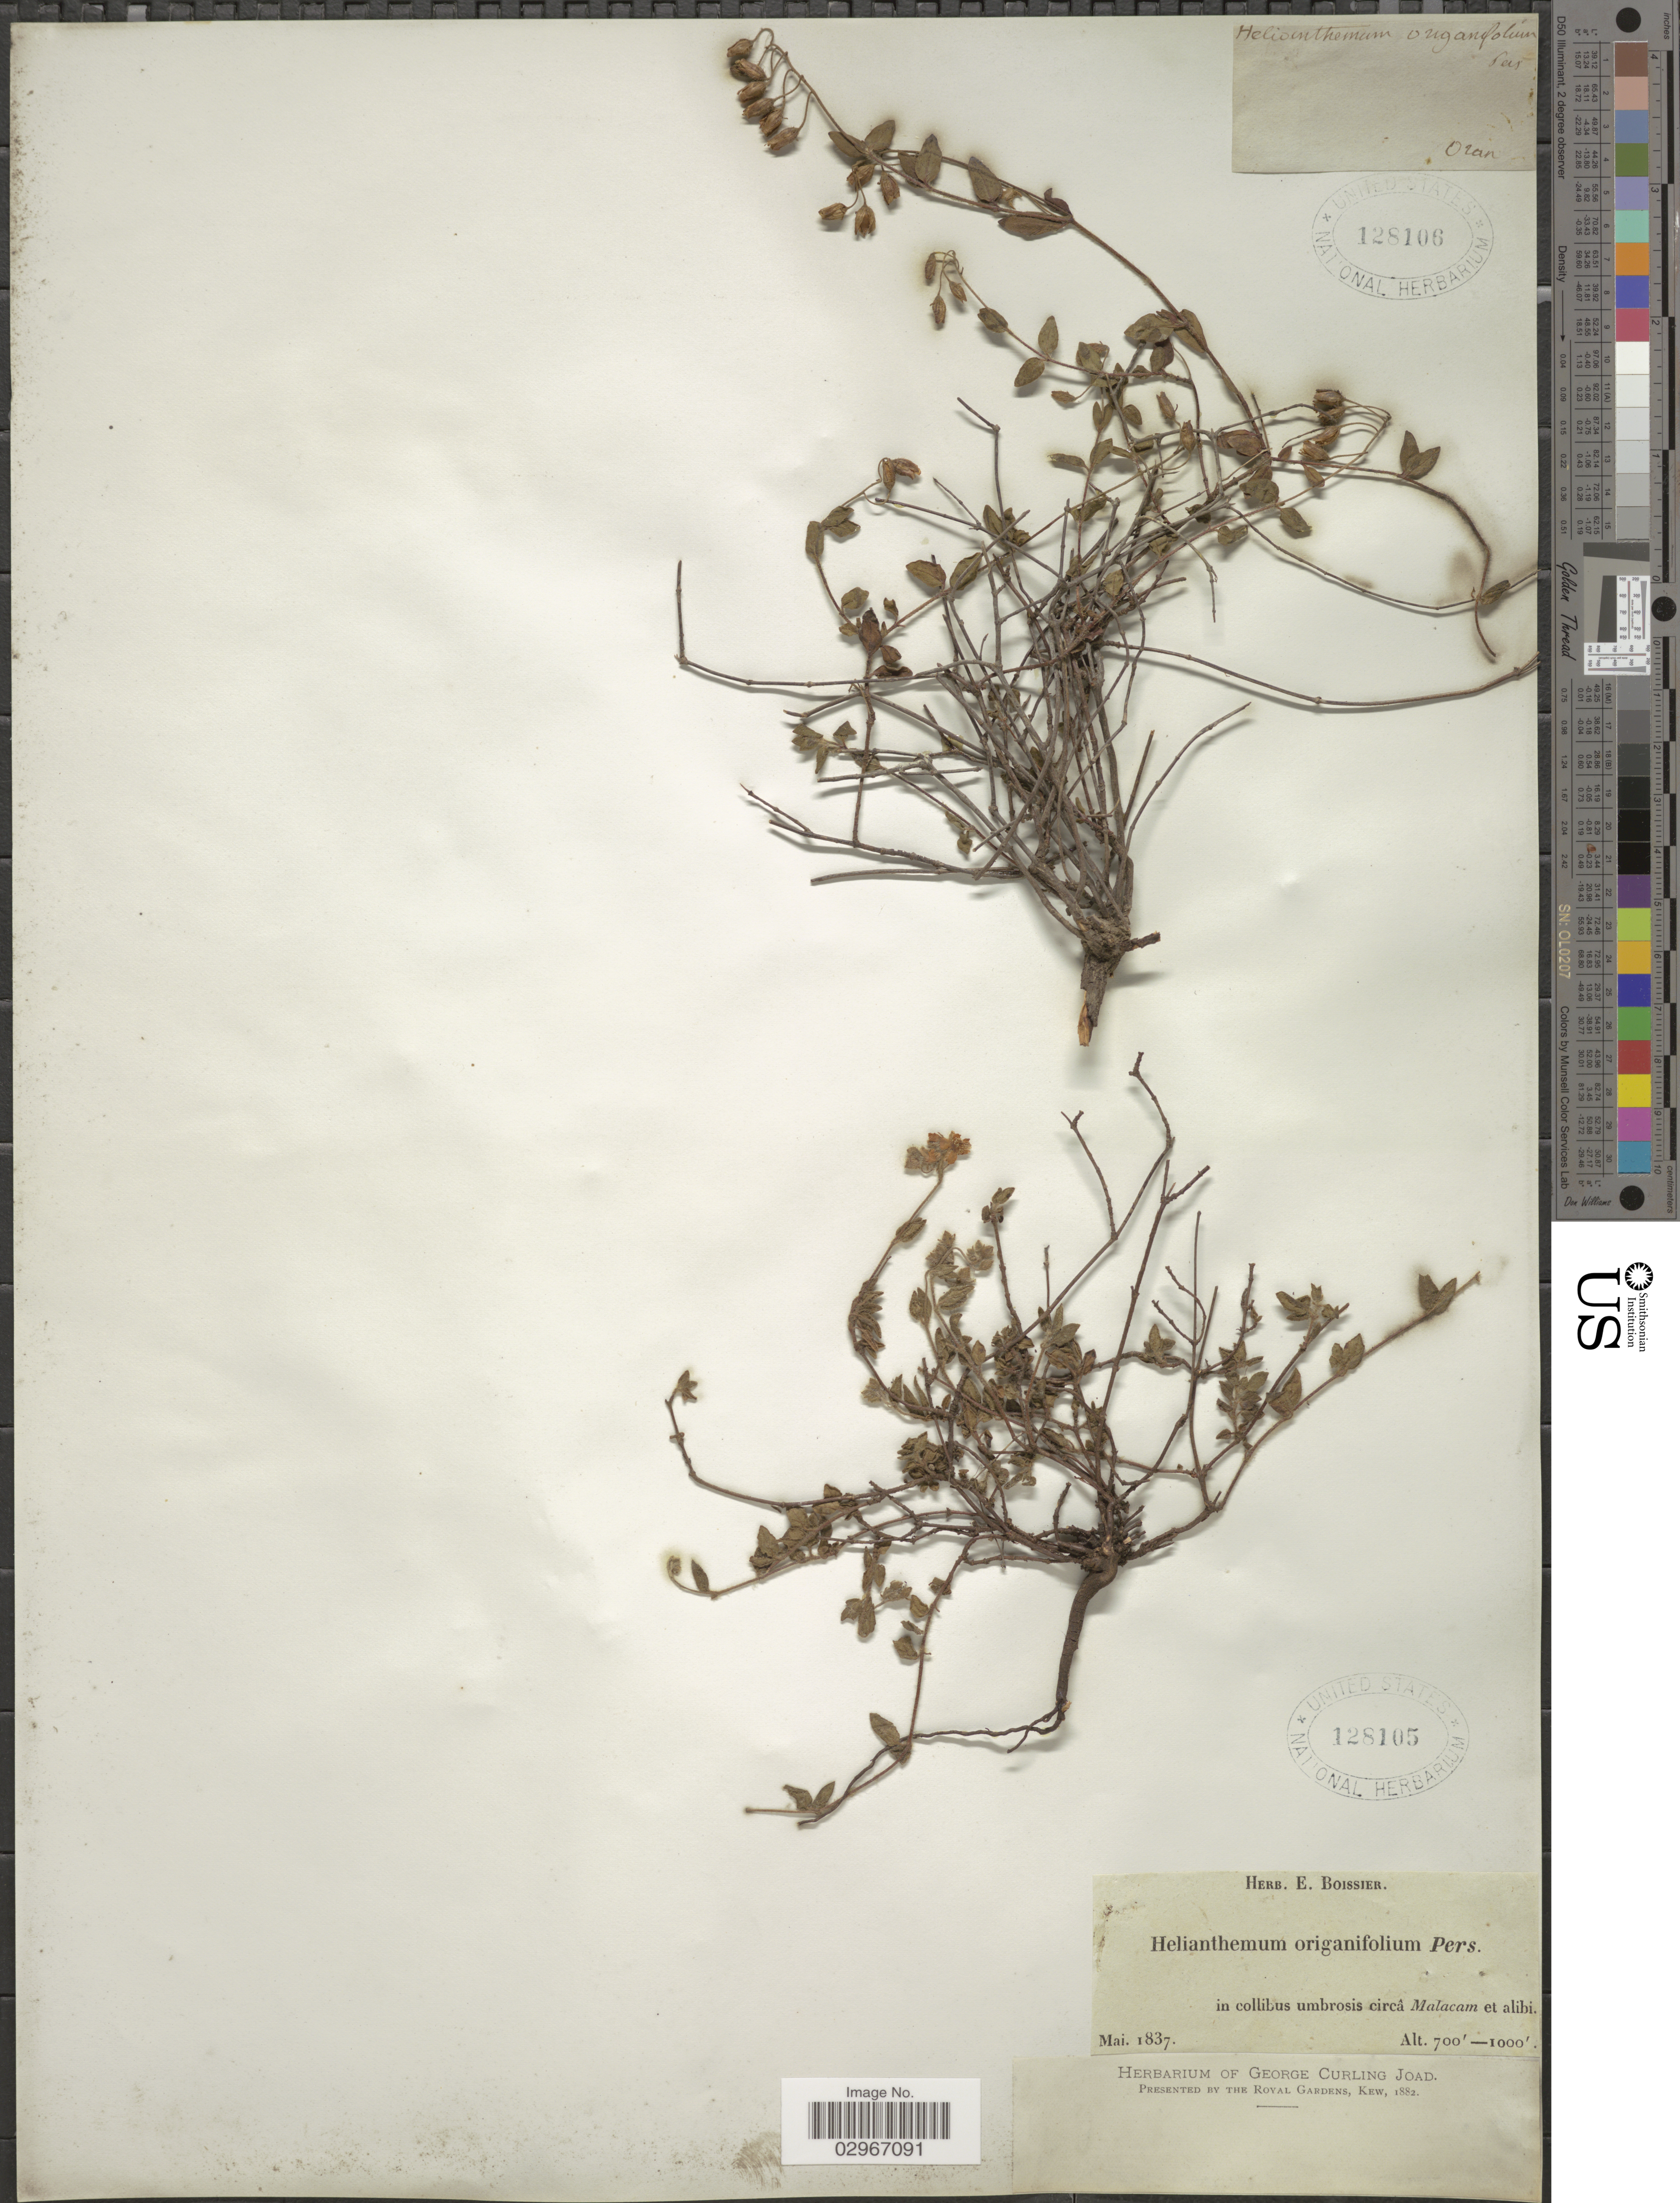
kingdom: Plantae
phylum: Tracheophyta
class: Magnoliopsida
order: Malvales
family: Cistaceae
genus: Helianthemum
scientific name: Helianthemum origanifolium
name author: (Lam.) Pers.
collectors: ex herb. E. Boissier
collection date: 1837-05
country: Spain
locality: In collibus umbrosis circâ Malacam et alibi.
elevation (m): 213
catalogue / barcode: US 128105